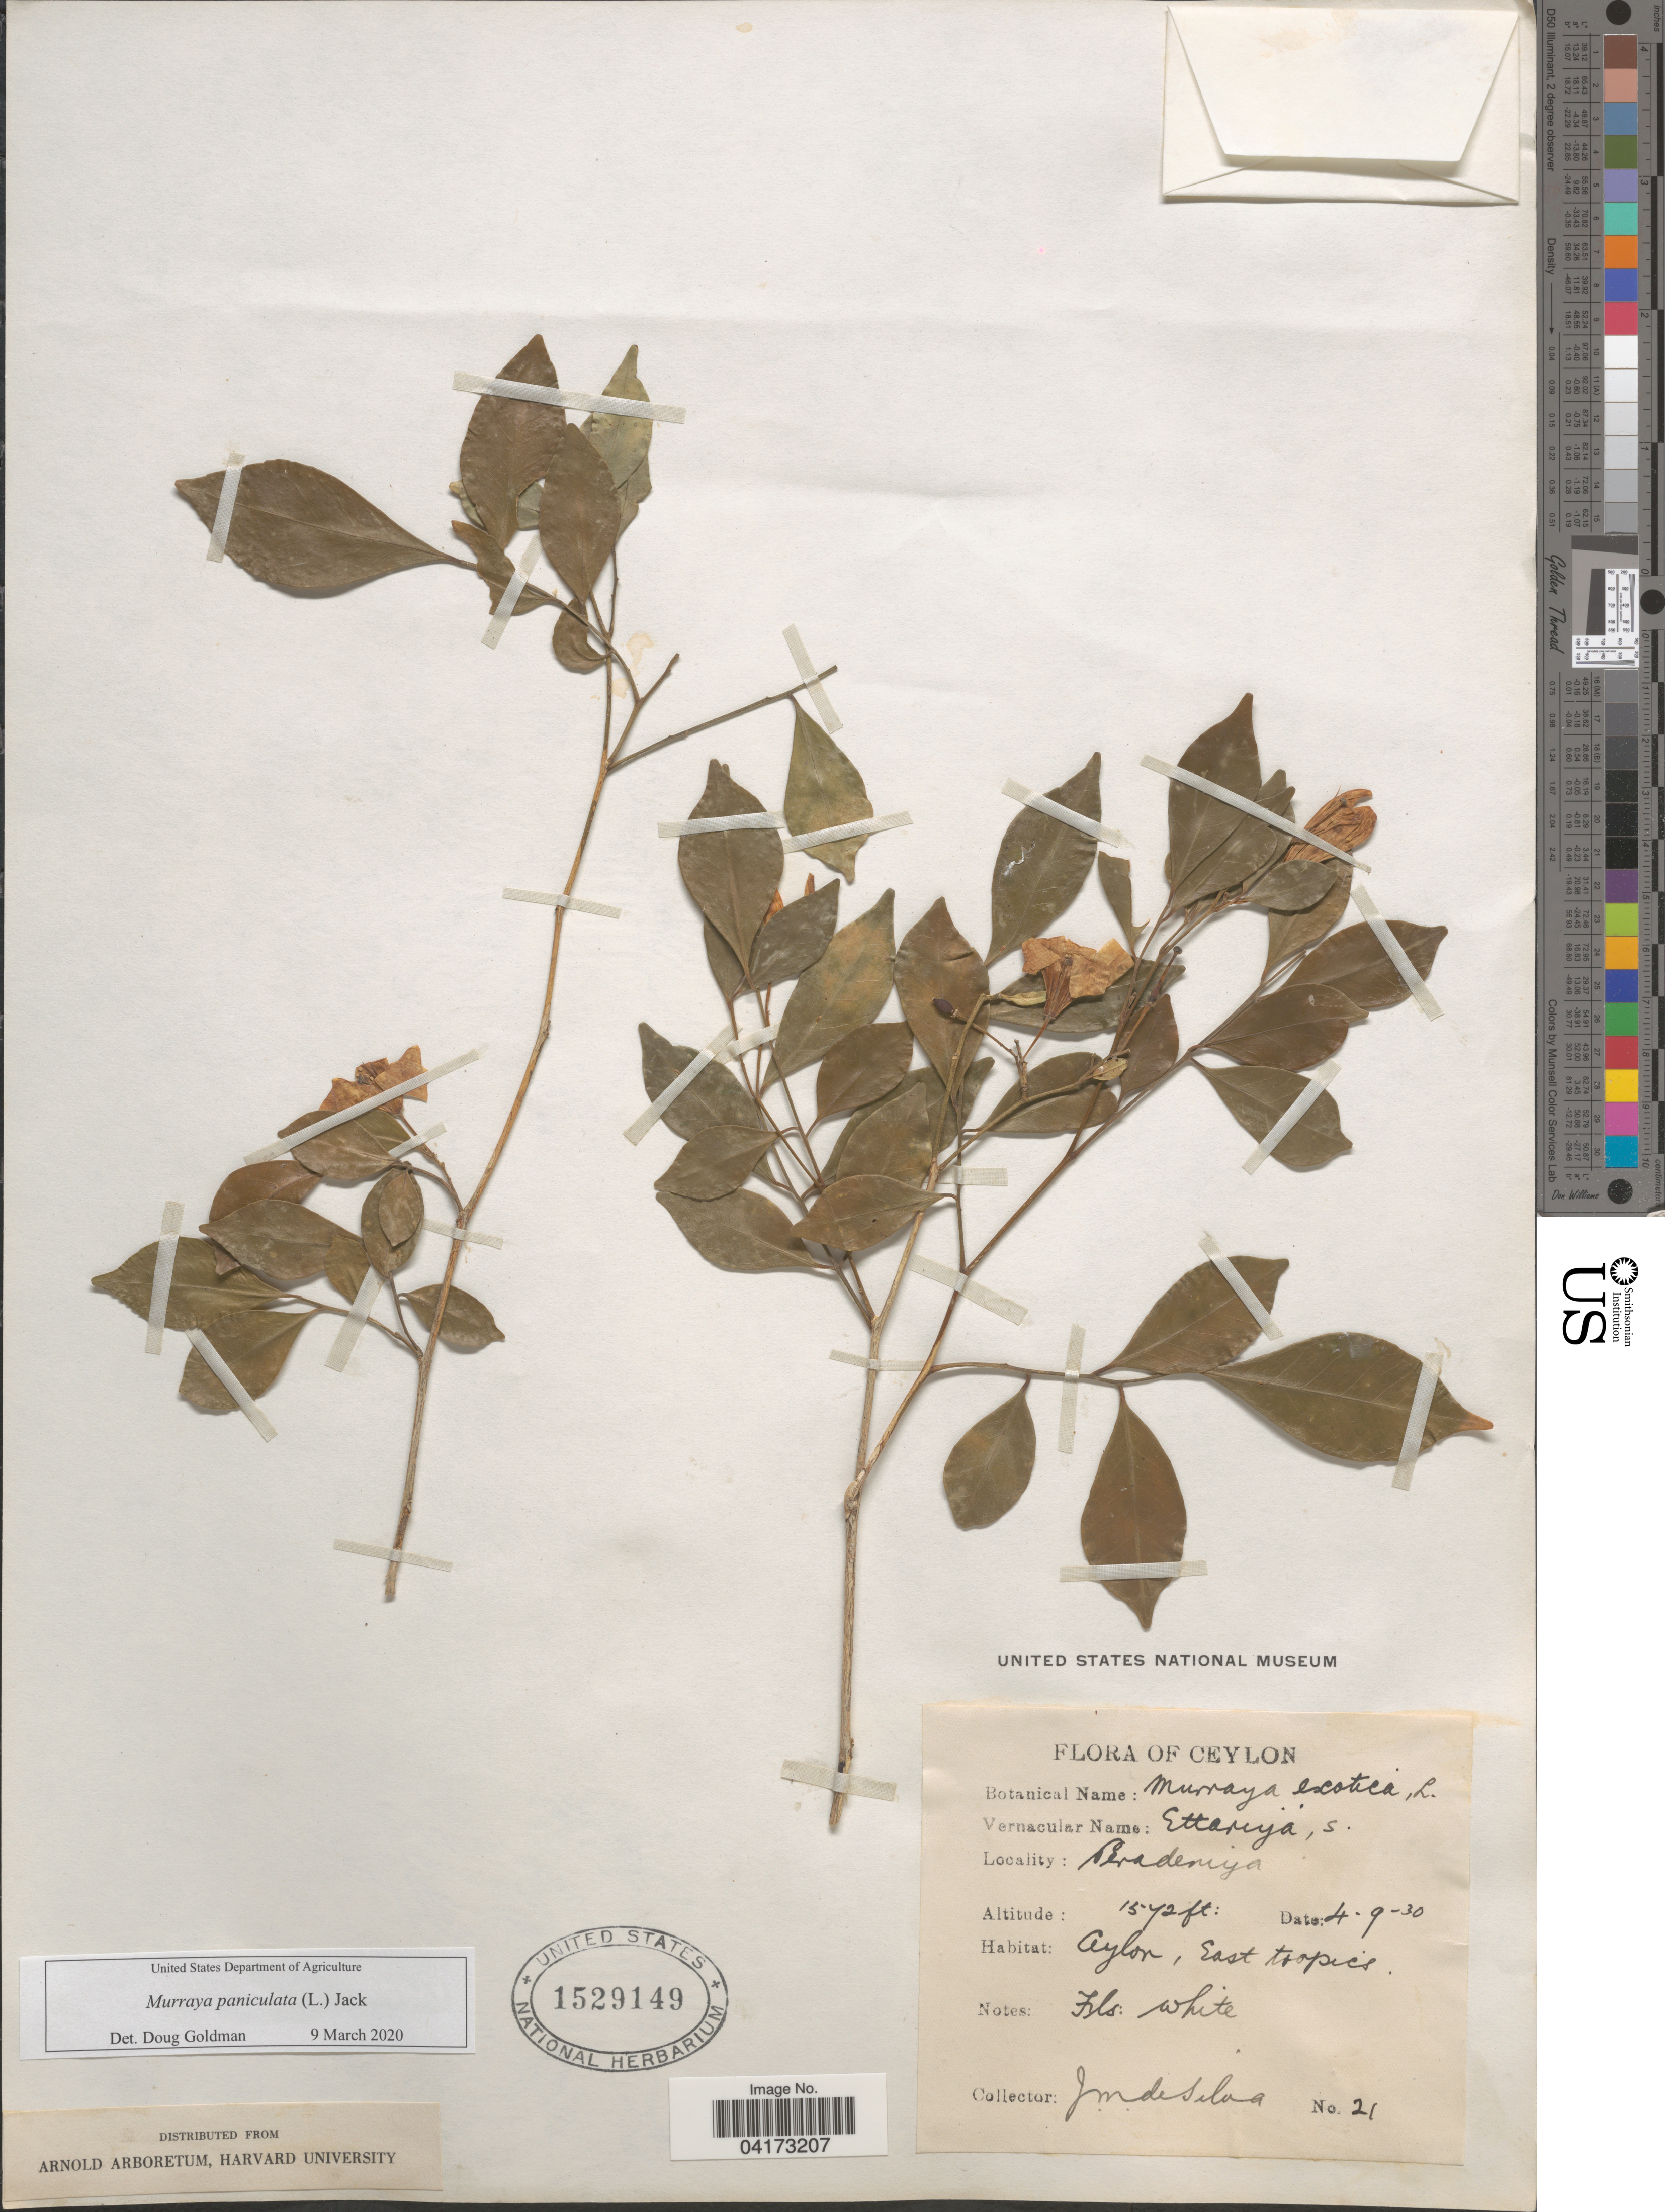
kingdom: Plantae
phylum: Tracheophyta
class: Magnoliopsida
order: Sapindales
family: Rutaceae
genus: Murraya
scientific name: Murraya paniculata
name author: (L.) Jack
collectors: J. M. Silva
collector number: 21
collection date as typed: Transcribed d/m/y: 4/9/30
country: Sri Lanka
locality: Ceylon. Beradeniya.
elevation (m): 479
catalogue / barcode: US 1529149